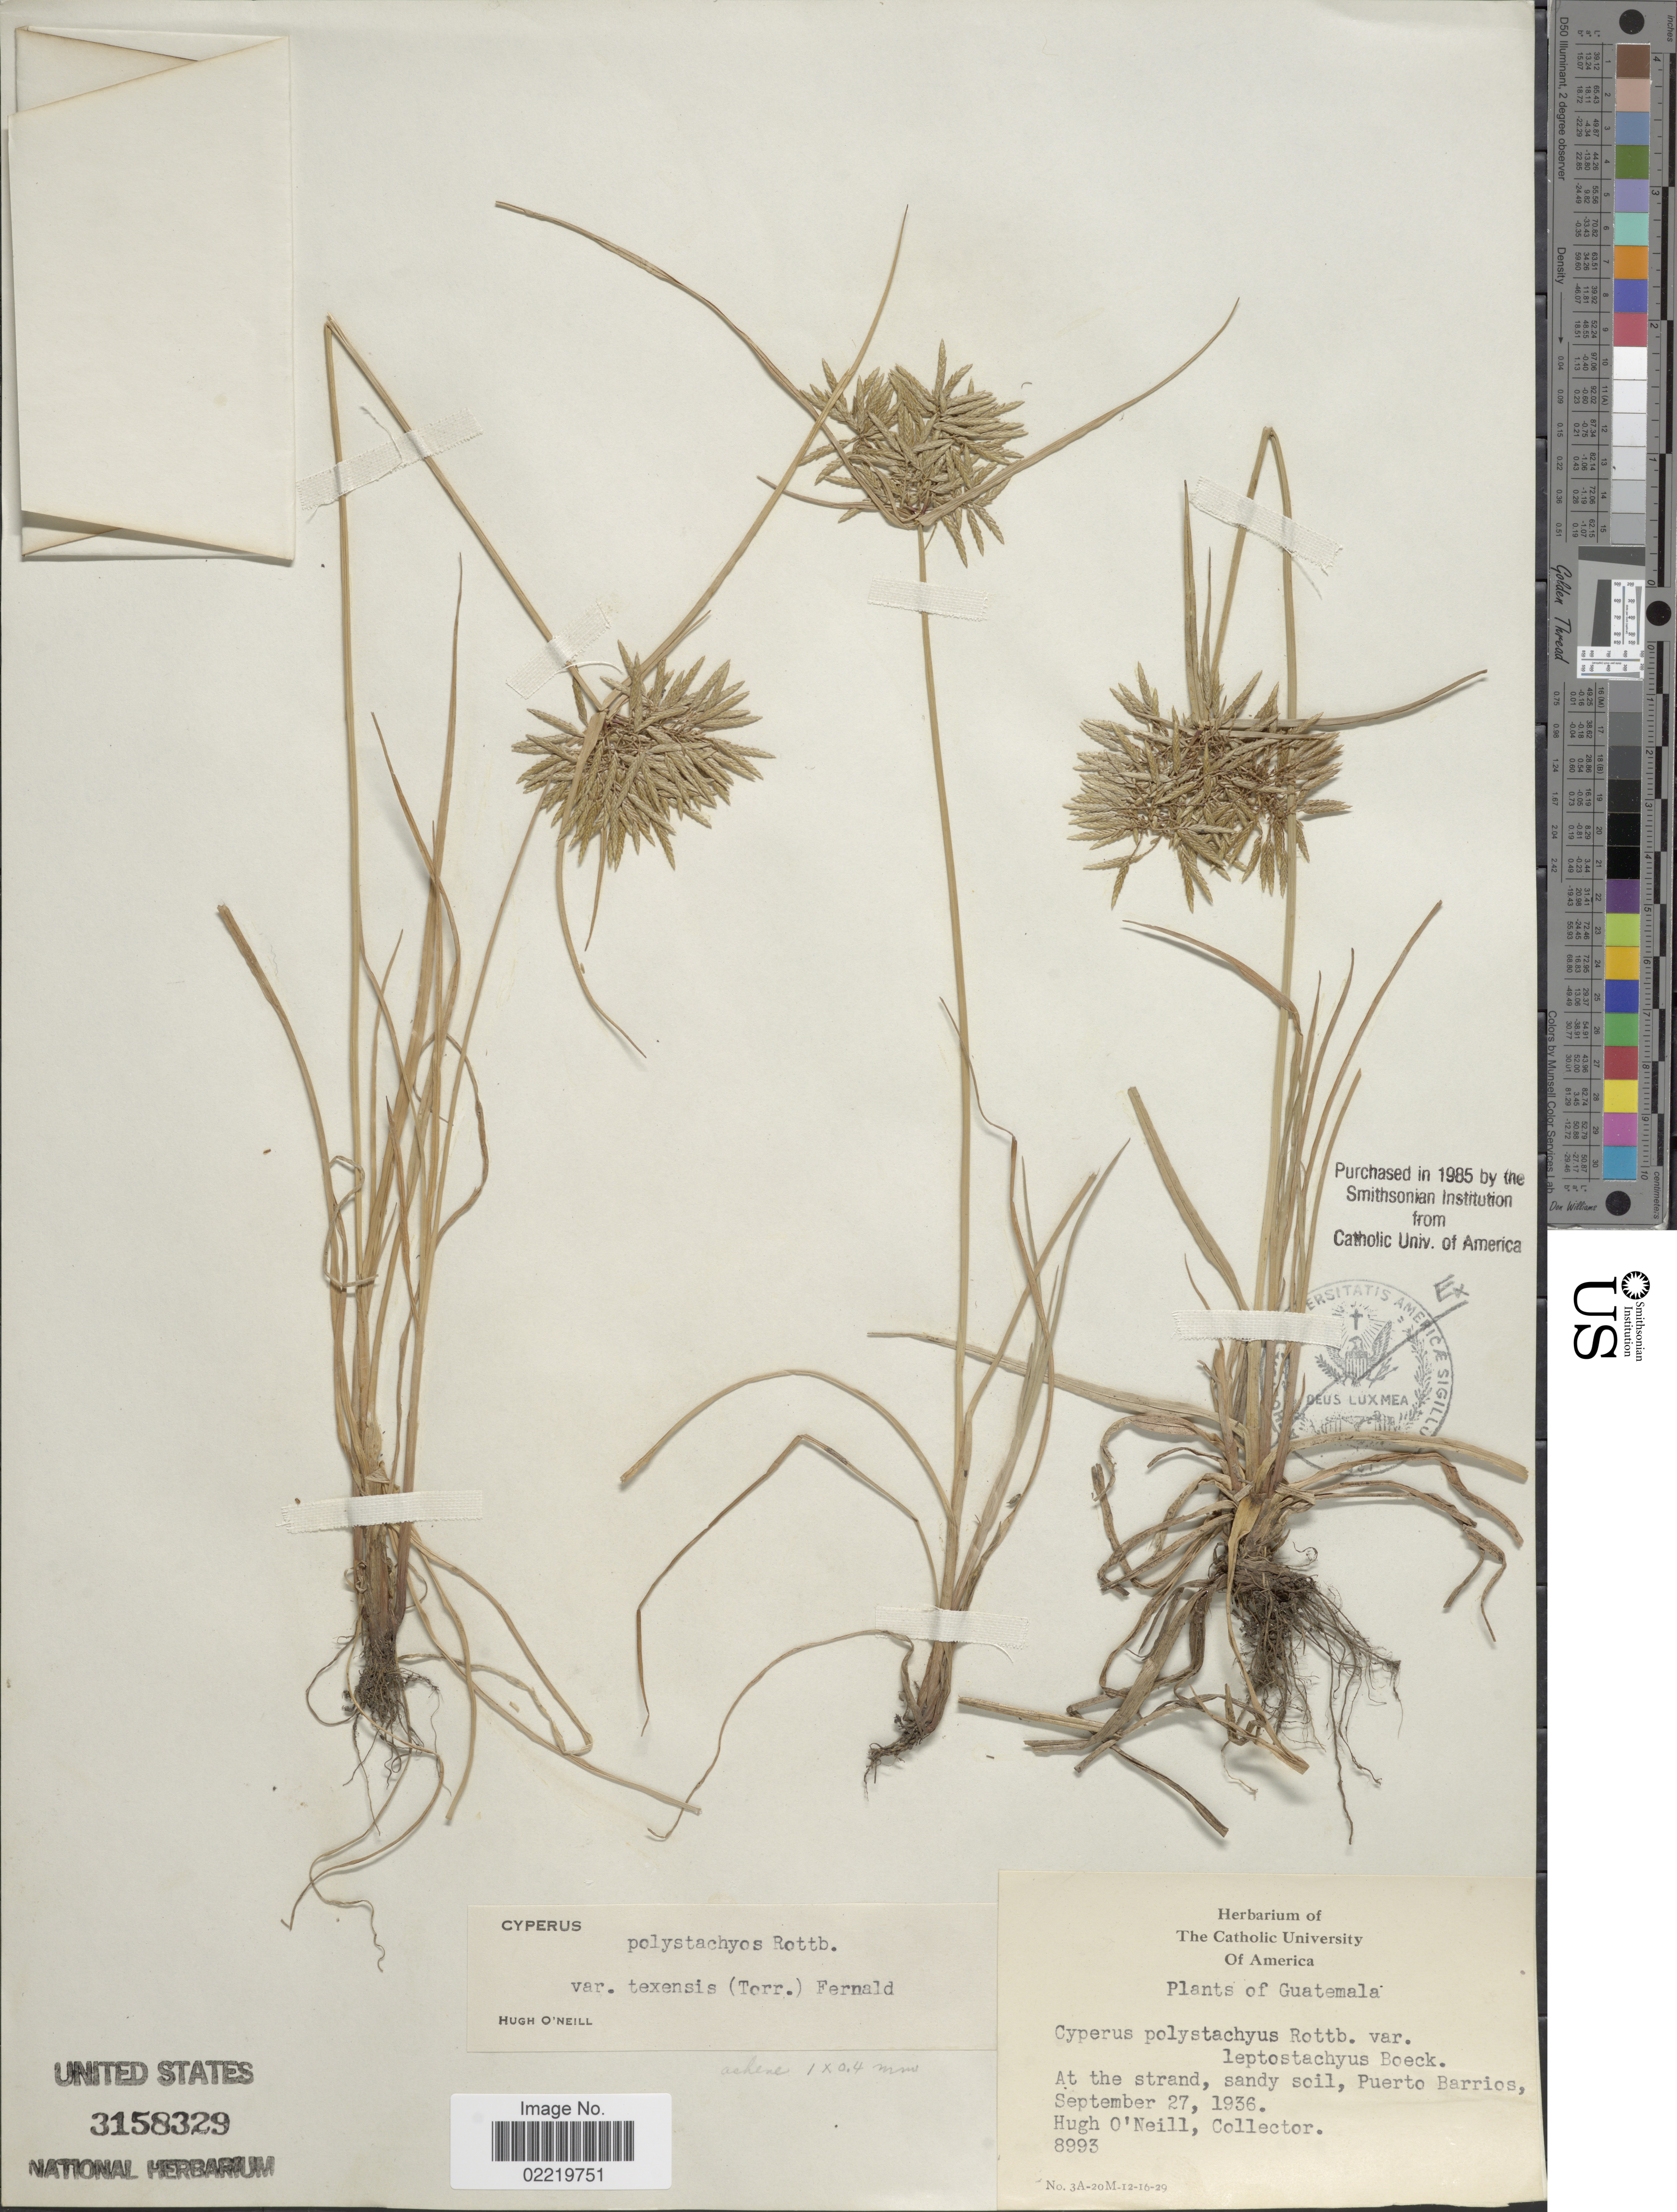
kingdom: Plantae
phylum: Tracheophyta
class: Liliopsida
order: Poales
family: Cyperaceae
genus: Cyperus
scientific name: Cyperus polystachyos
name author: Rottb.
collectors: H. O'Neill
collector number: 8993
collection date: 1936-09-27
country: Guatemala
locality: At the strand, sandy soil, Puerto Barrios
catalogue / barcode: US 3158329